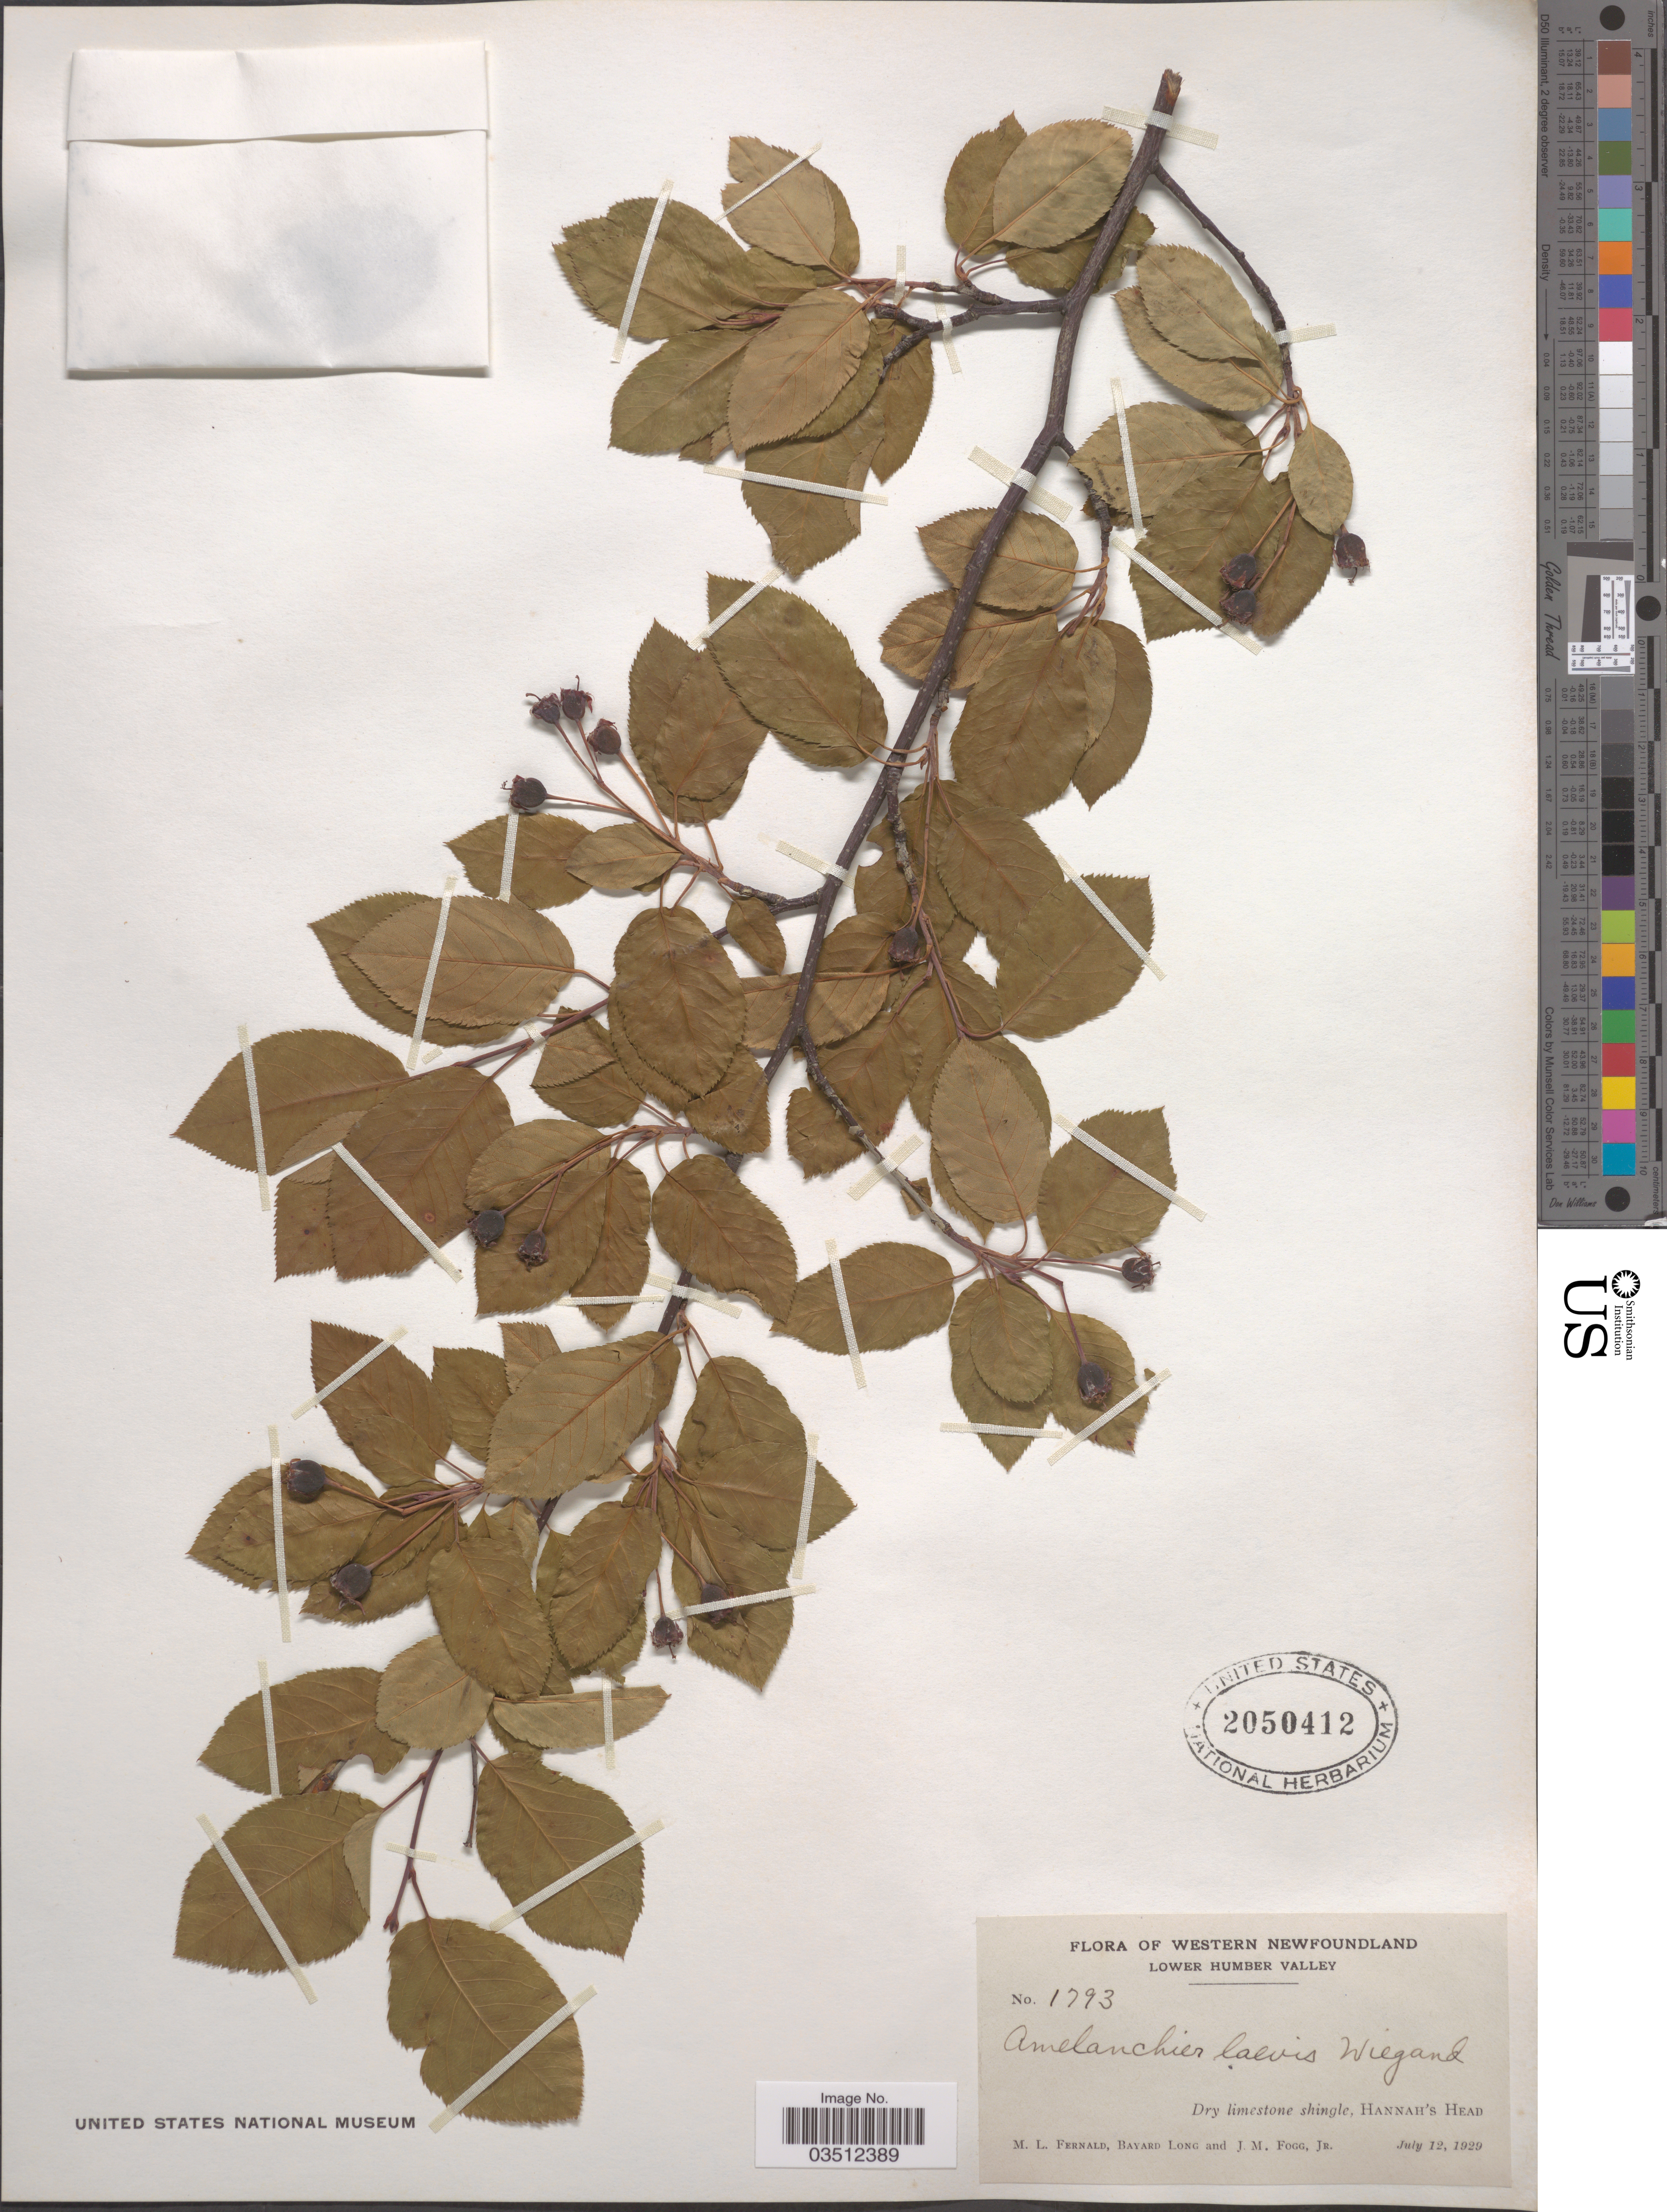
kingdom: Plantae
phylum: Tracheophyta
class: Magnoliopsida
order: Rosales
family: Rosaceae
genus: Amelanchier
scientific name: Amelanchier laevis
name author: Wiegand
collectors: M. L. Fernald, B. Long & J. Fogg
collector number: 1793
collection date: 1929-07-12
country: Canada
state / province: Newfoundland and Labrador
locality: Western Newfoundland. Lower Humber Valley. Dry limestone shingle, Hannah's Head.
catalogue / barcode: US 2050412